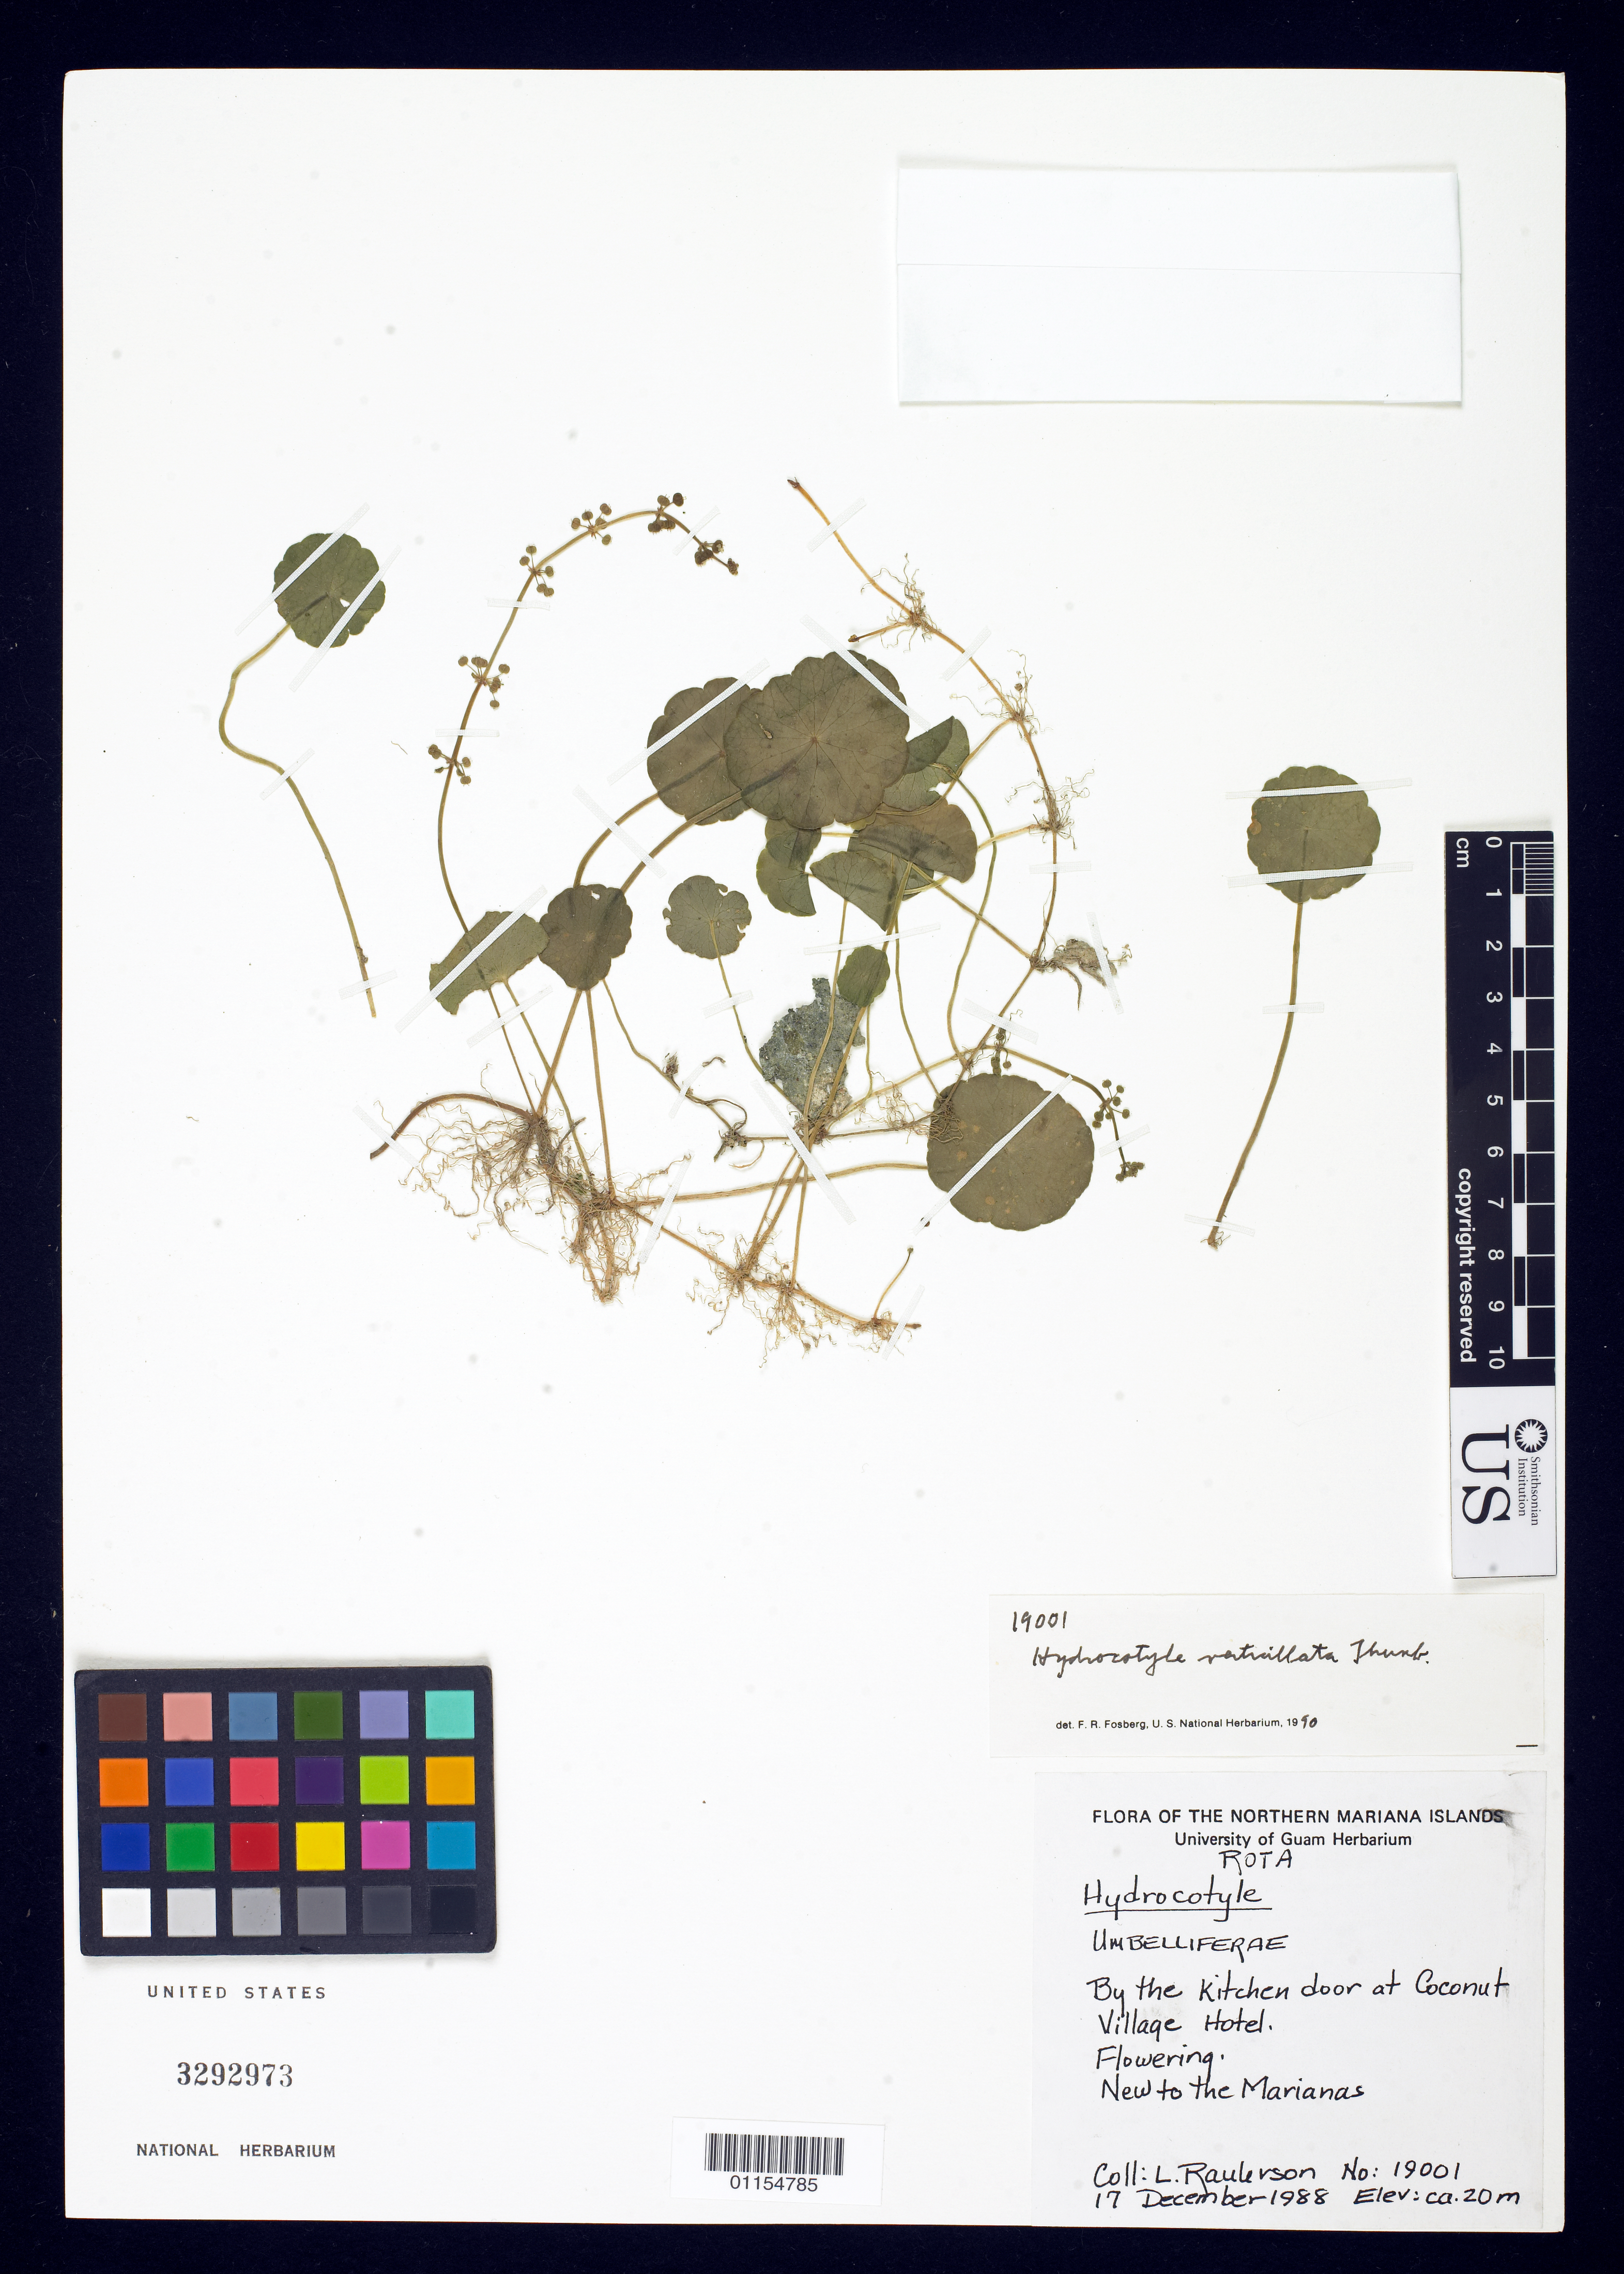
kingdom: Plantae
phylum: Tracheophyta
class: Magnoliopsida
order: Apiales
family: Araliaceae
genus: Hydrocotyle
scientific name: Hydrocotyle verticillata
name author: Thunb.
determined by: Fosberg, F. R.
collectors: L. Raulerson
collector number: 19001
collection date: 1988-12-17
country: Northern Mariana Islands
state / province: Rota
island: Rota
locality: By the kitchen door at Coconut Village Hotel.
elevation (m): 20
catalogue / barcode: US 3292973